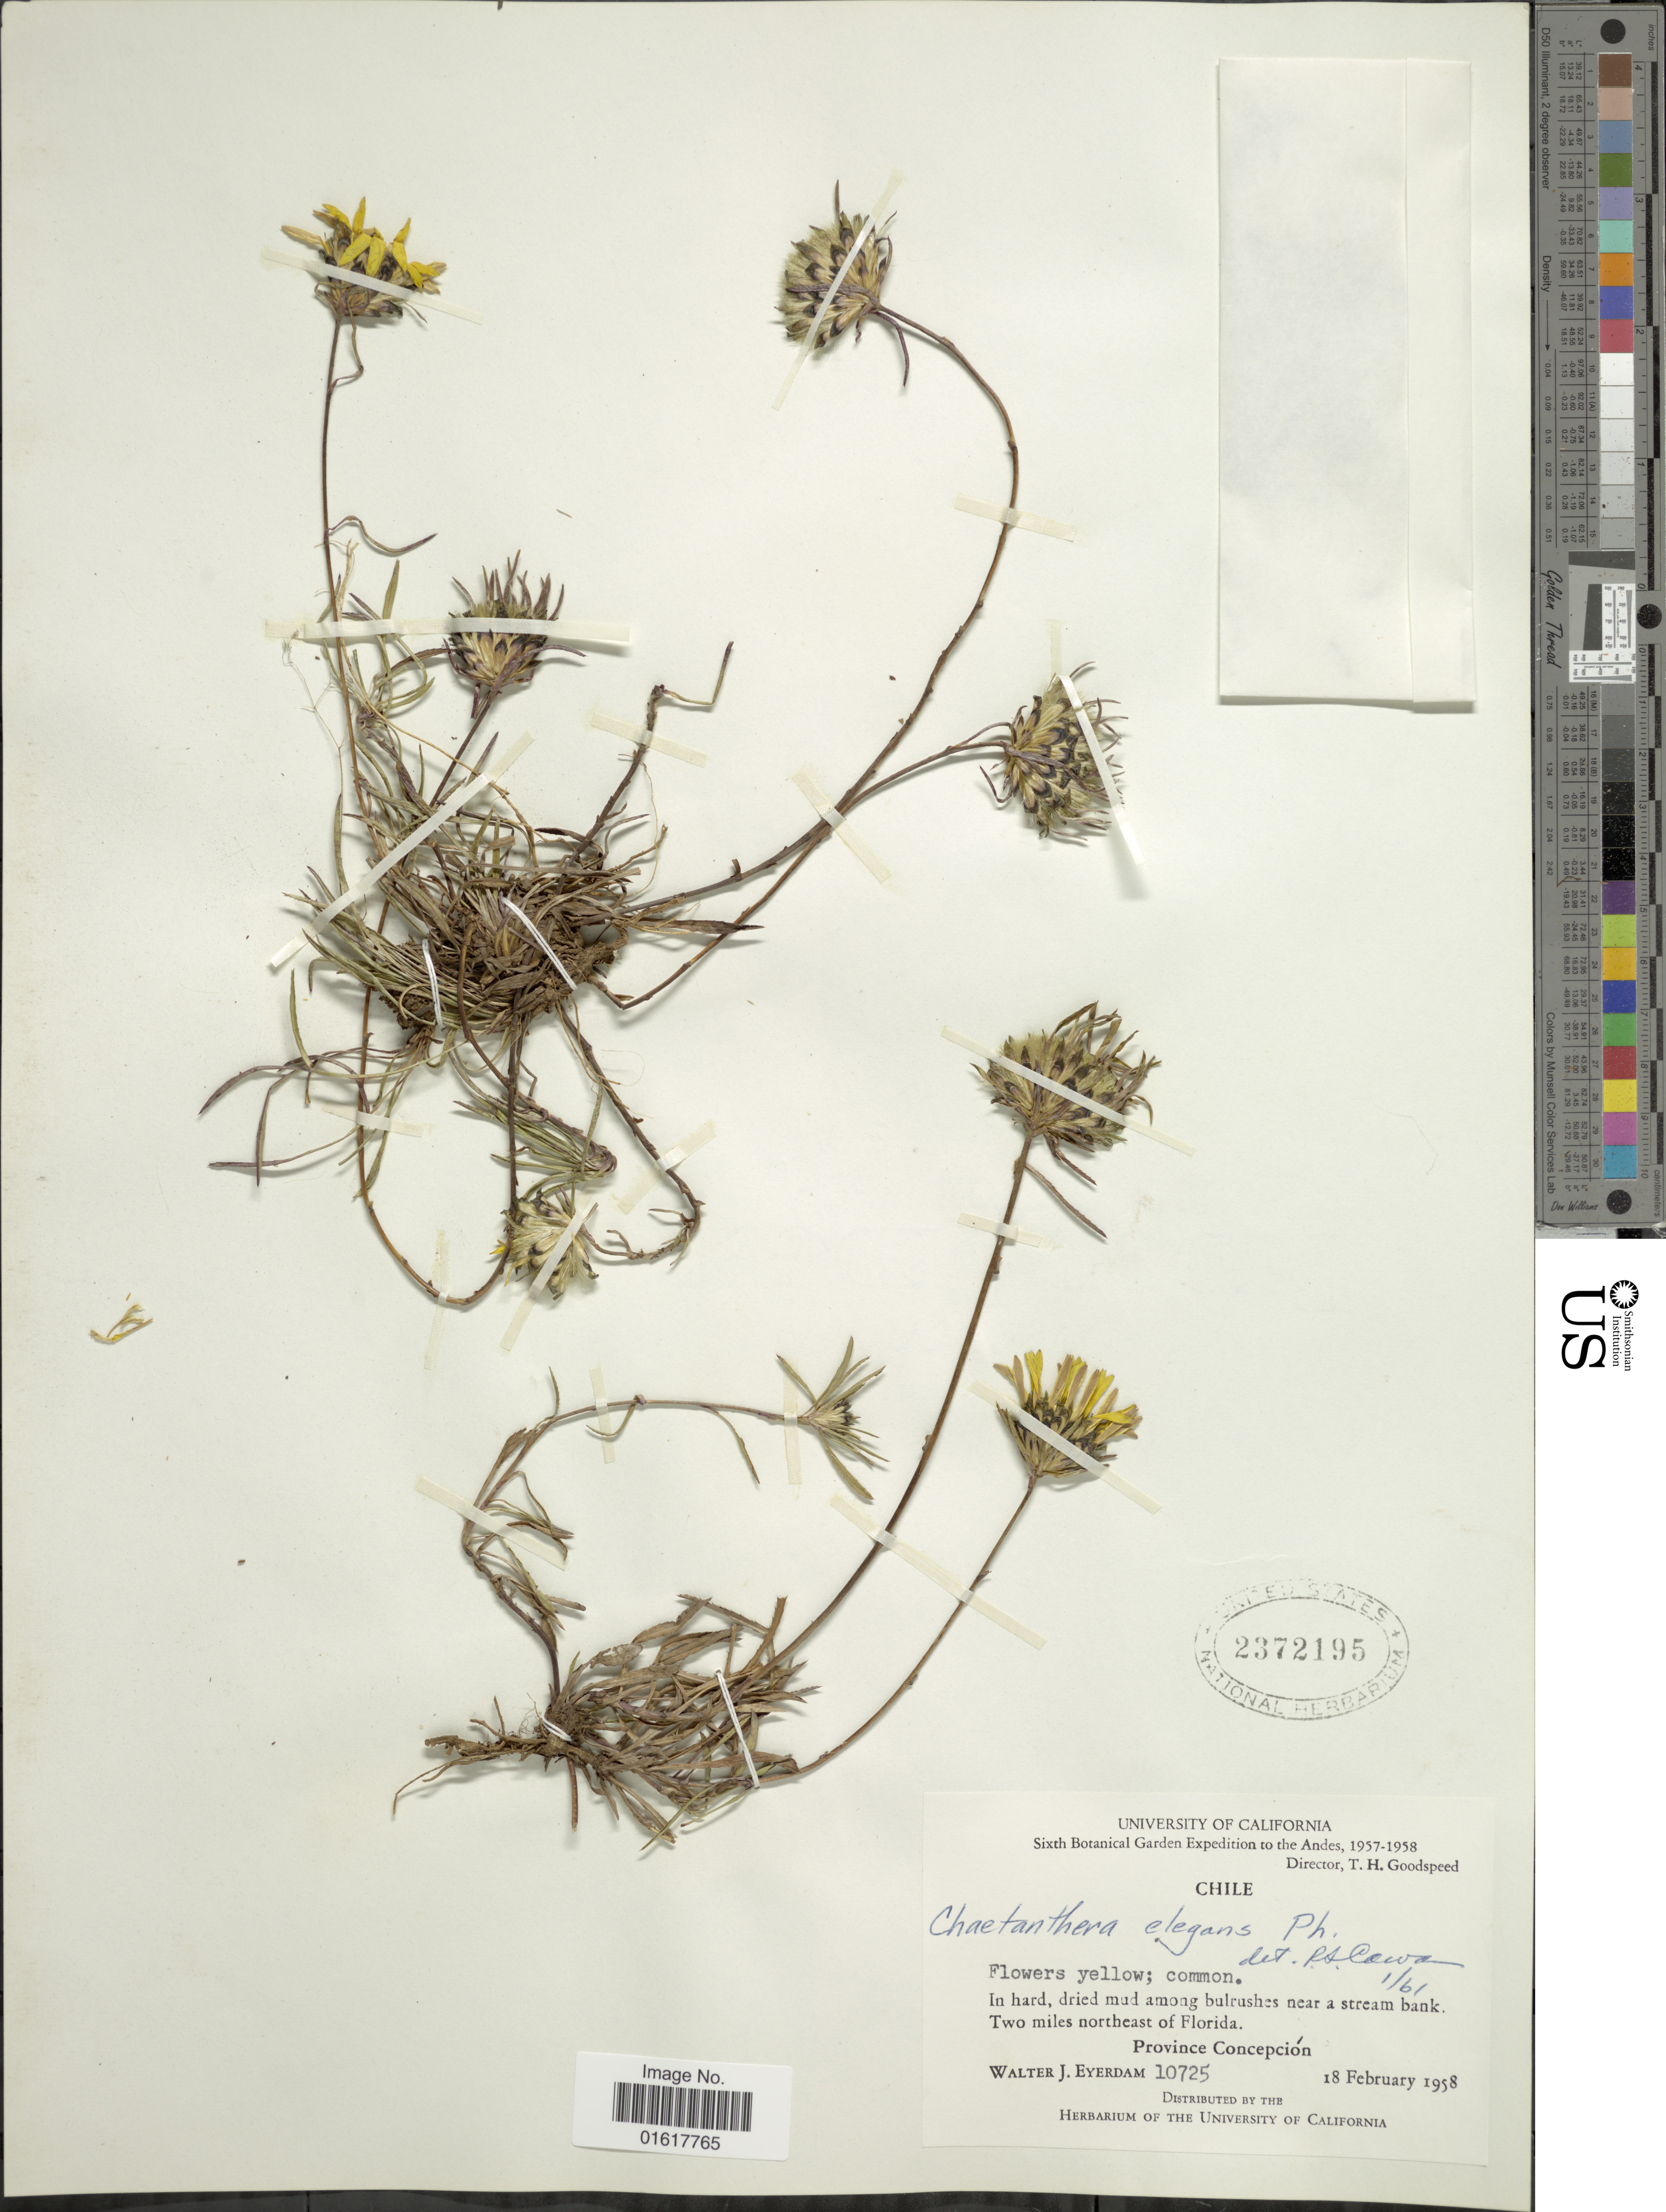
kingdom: Plantae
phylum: Tracheophyta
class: Magnoliopsida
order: Asterales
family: Asteraceae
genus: Chaetanthera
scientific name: Chaetanthera elegans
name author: Phil.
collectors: W. J. Eyerdam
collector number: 10725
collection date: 1958-02-18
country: Chile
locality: Andes. Two miles northeast of Florida. Province of Concepción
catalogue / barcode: US 2372195